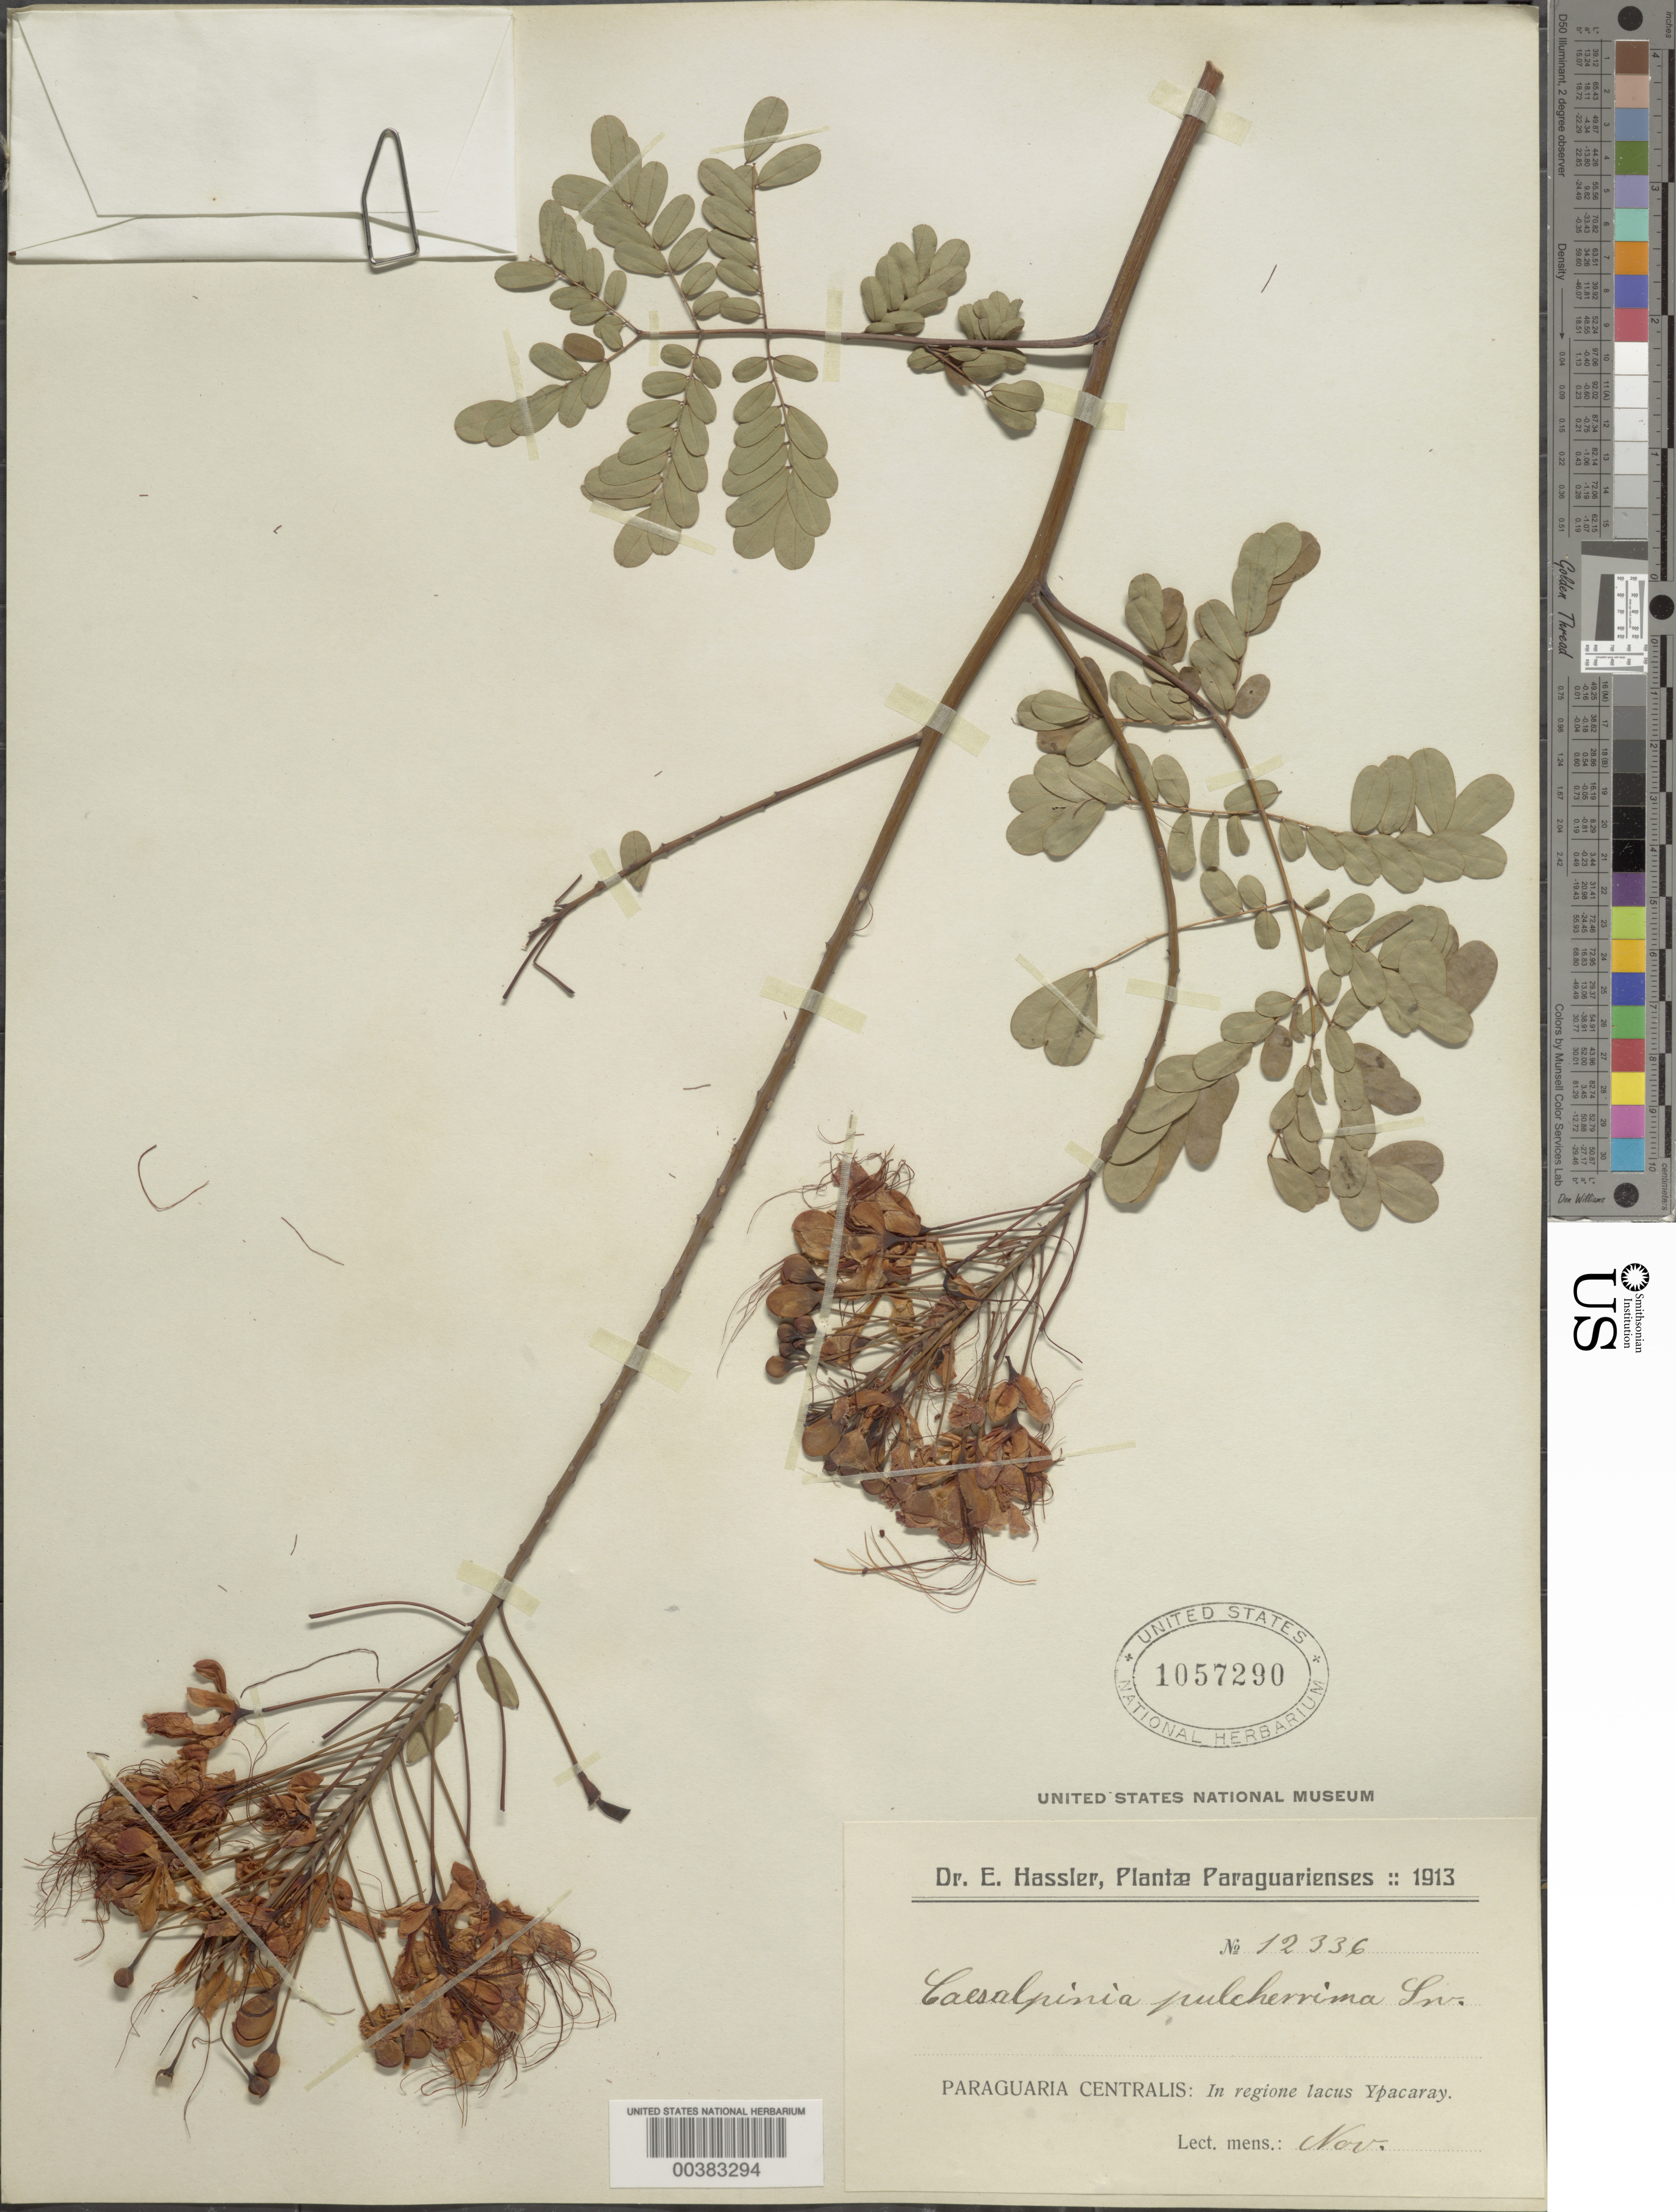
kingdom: Plantae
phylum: Tracheophyta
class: Magnoliopsida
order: Fabales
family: Fabaceae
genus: Caesalpinia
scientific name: Caesalpinia pulcherrima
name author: (L.) Sw.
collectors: E. Hassler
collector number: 12336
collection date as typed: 1913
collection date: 1913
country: Paraguay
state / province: Central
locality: Ypacaray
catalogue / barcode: US 1057290